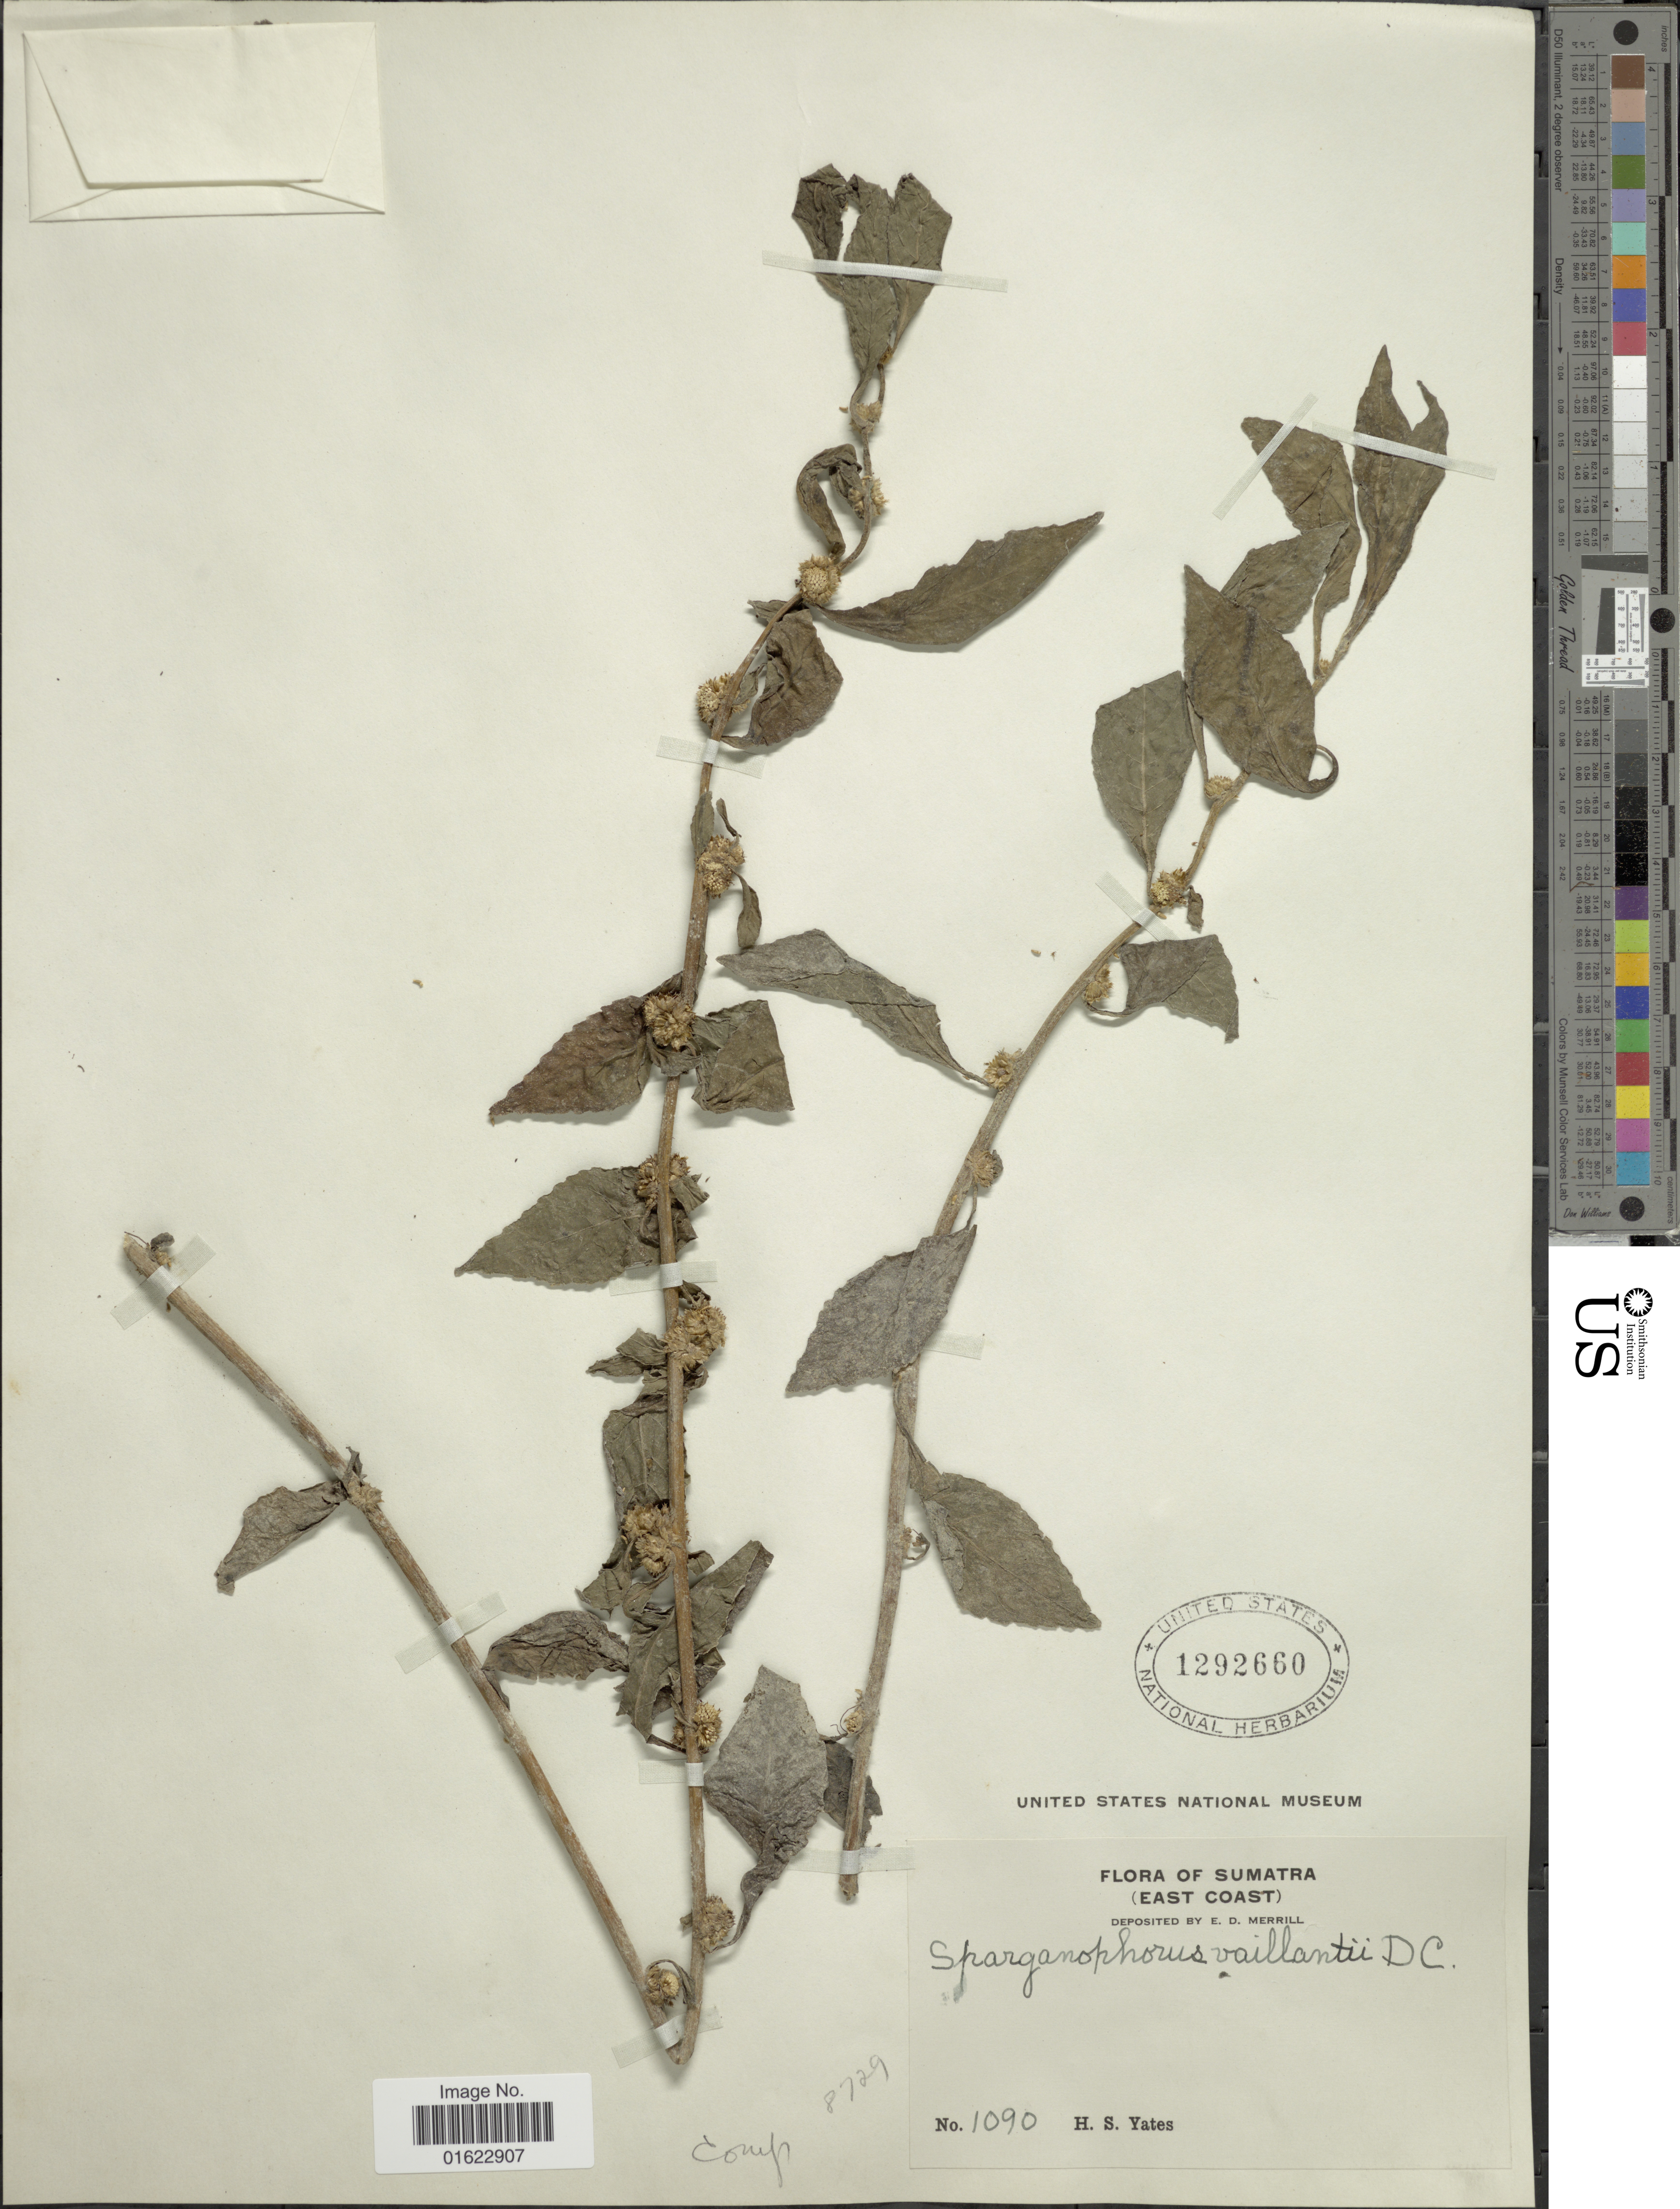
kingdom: Plantae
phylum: Tracheophyta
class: Magnoliopsida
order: Asterales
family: Asteraceae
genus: Struchium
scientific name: Struchium sparganophorum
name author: (L.) Kuntze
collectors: H. S. Yates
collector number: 1090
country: Indonesia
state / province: Sumatra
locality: Sumatra (East Coast).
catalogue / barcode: US 1292660